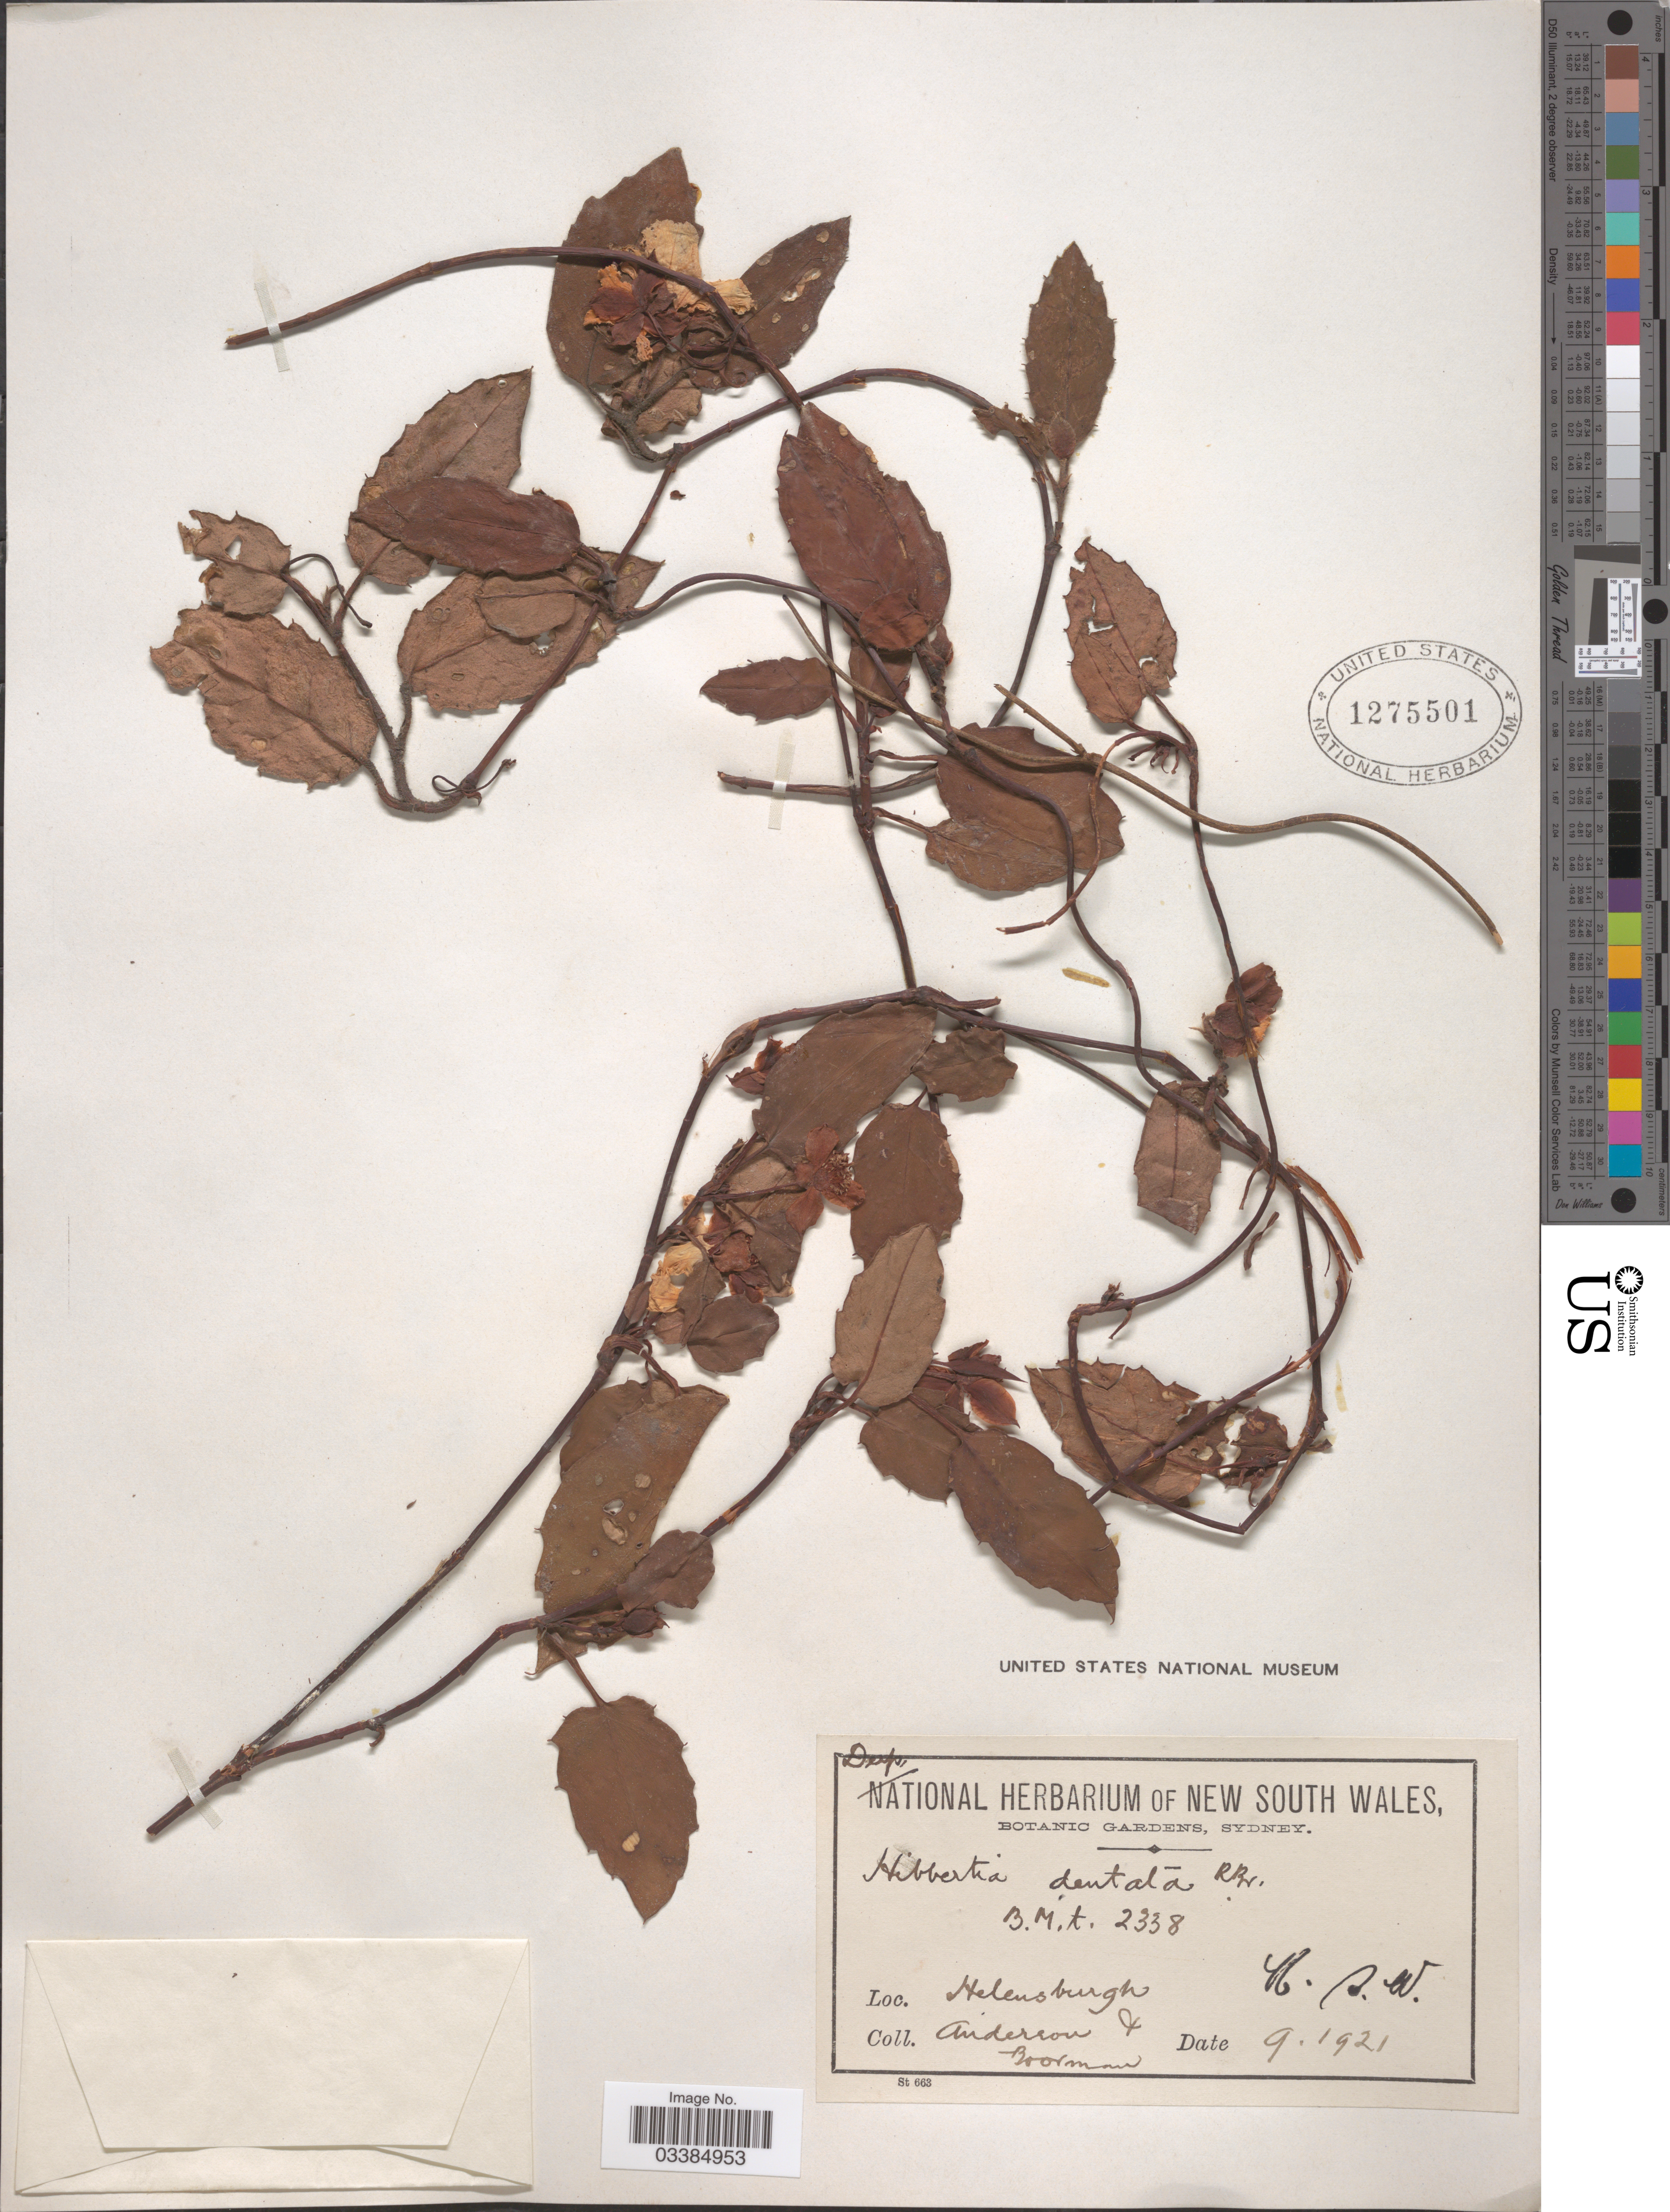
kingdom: Plantae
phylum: Tracheophyta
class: Magnoliopsida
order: Dilleniales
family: Dilleniaceae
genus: Hibbertia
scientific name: Hibbertia dentata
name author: R. Br. ex DC.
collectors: -- Anderson & -. Boorman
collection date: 1921-09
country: Australia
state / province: New South Wales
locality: Helensburgh. N. S. W.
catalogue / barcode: US 1275501